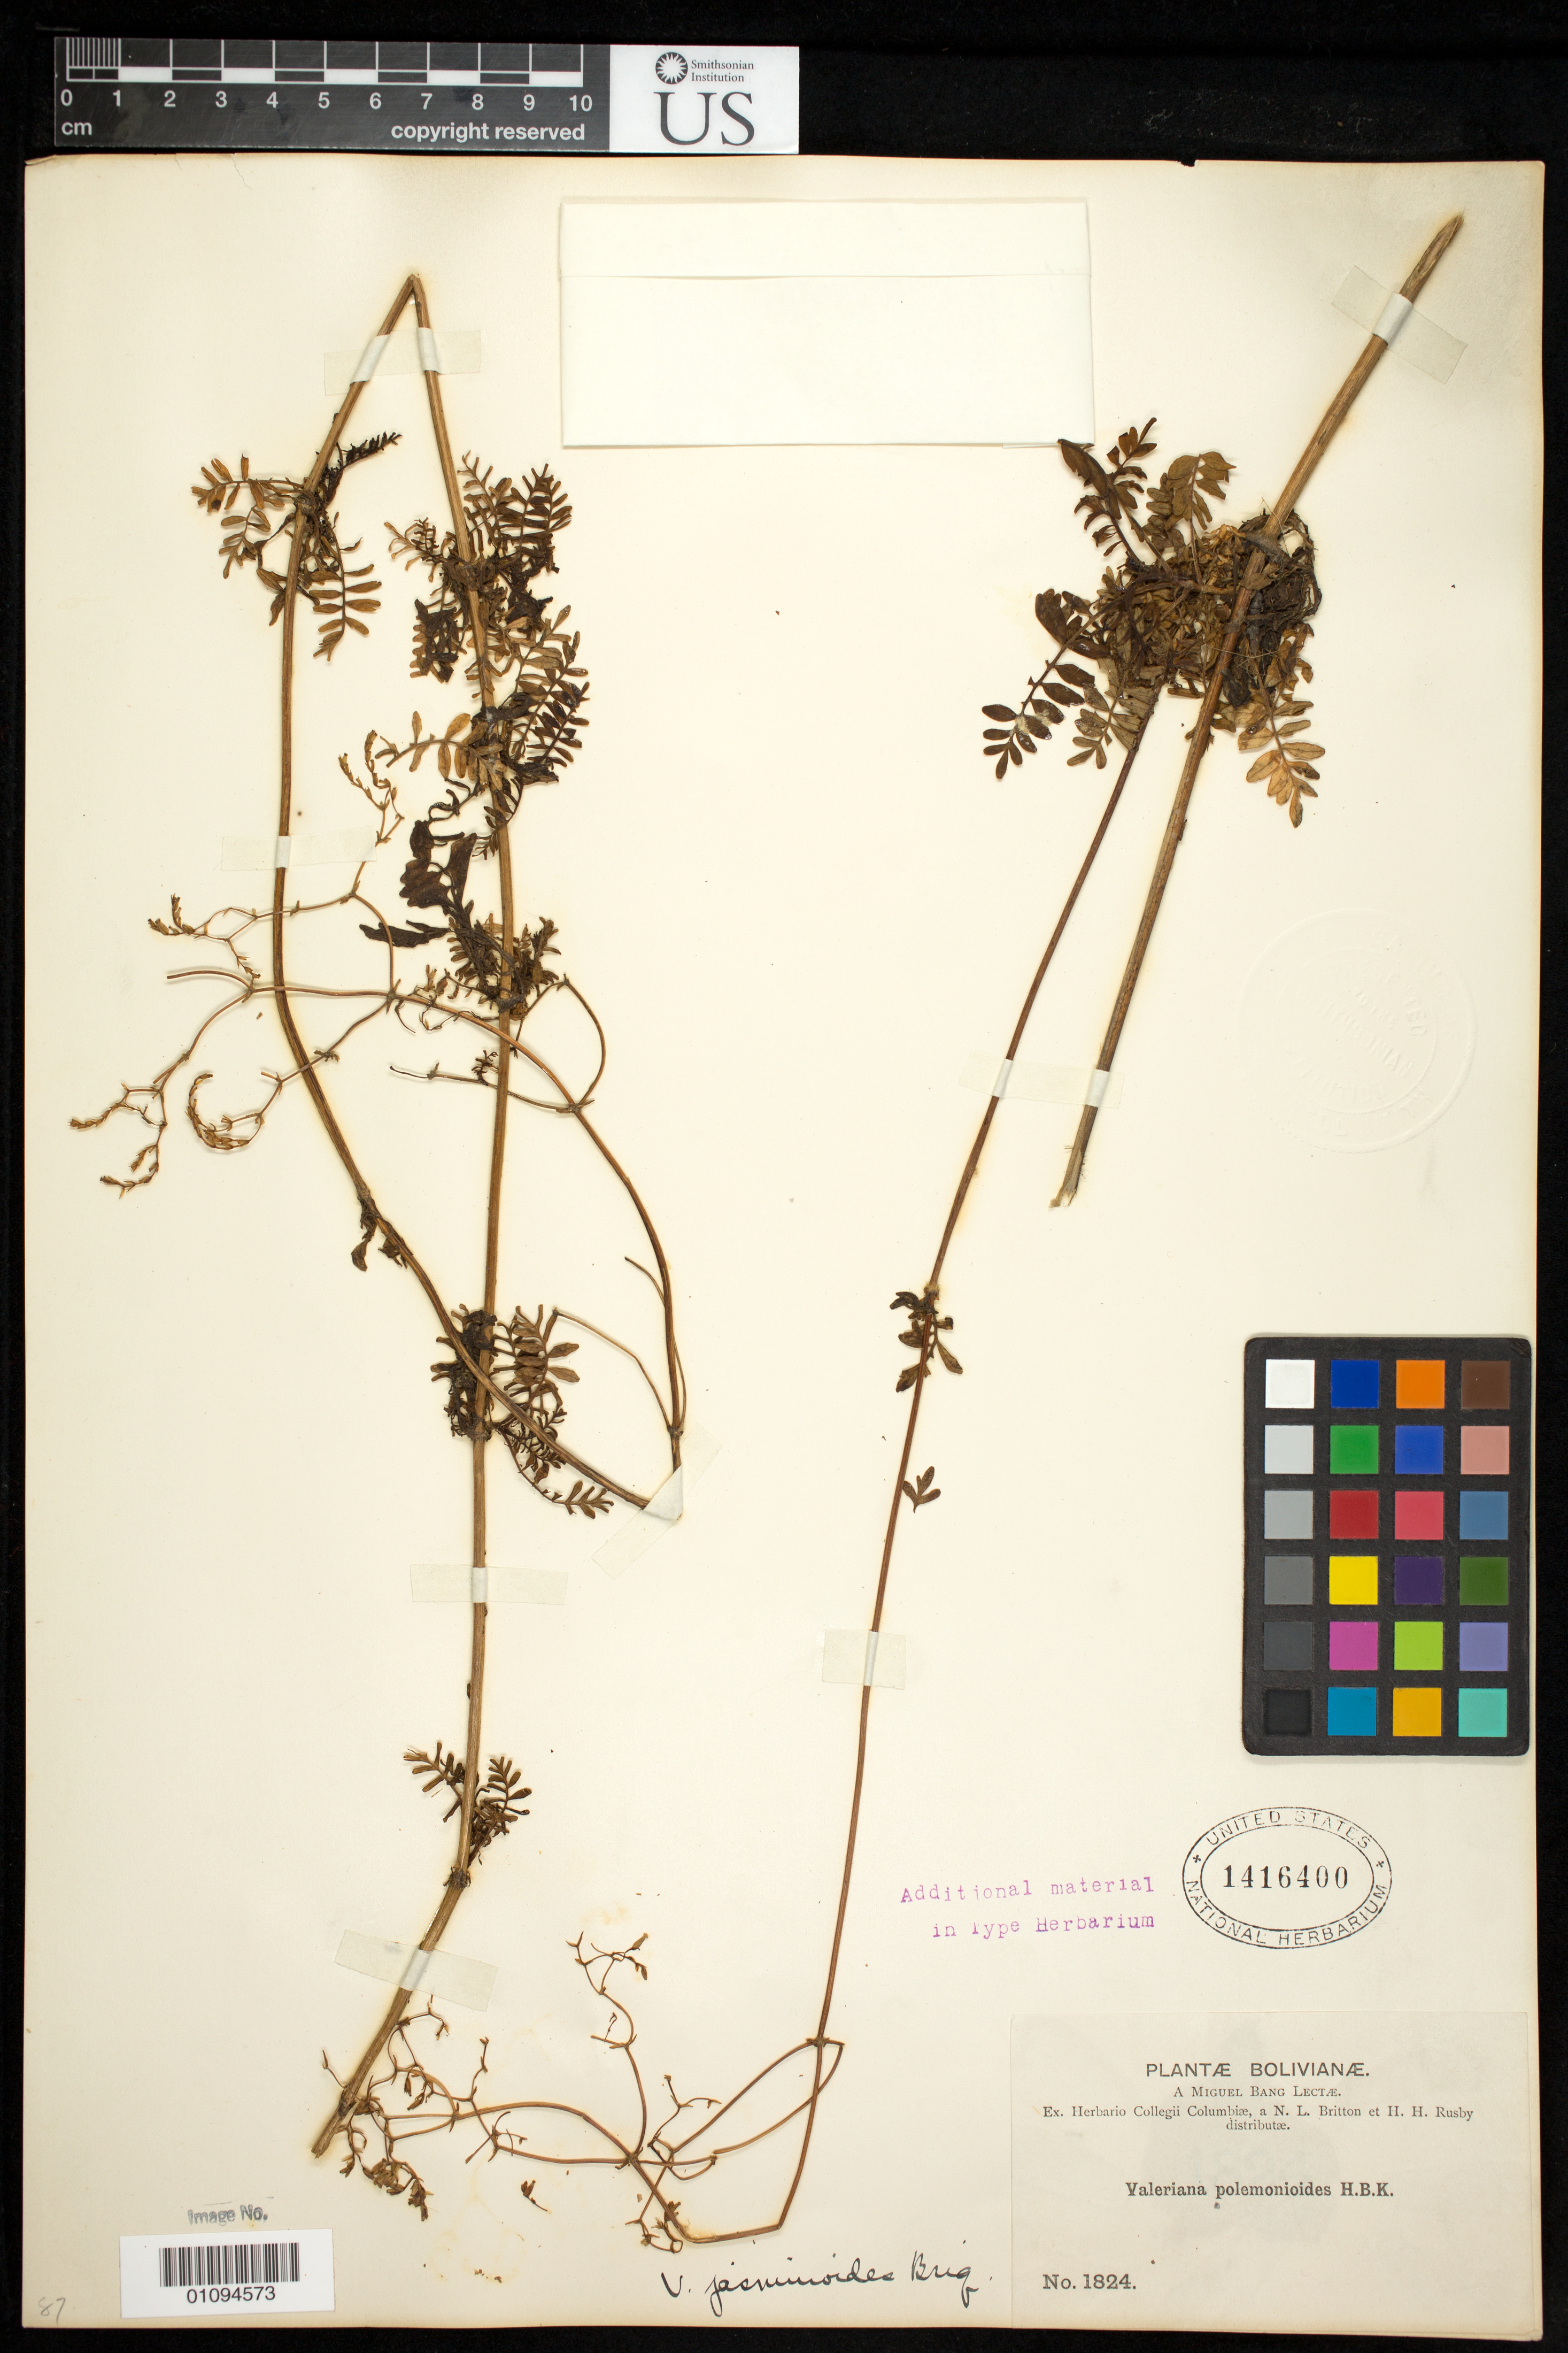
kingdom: Plantae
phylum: Tracheophyta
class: Magnoliopsida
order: Dipsacales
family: Caprifoliaceae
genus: Valeriana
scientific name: Valeriana jasminoides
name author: Briq.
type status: Isotype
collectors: M. Bang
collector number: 1824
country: Bolivia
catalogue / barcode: US 1416400